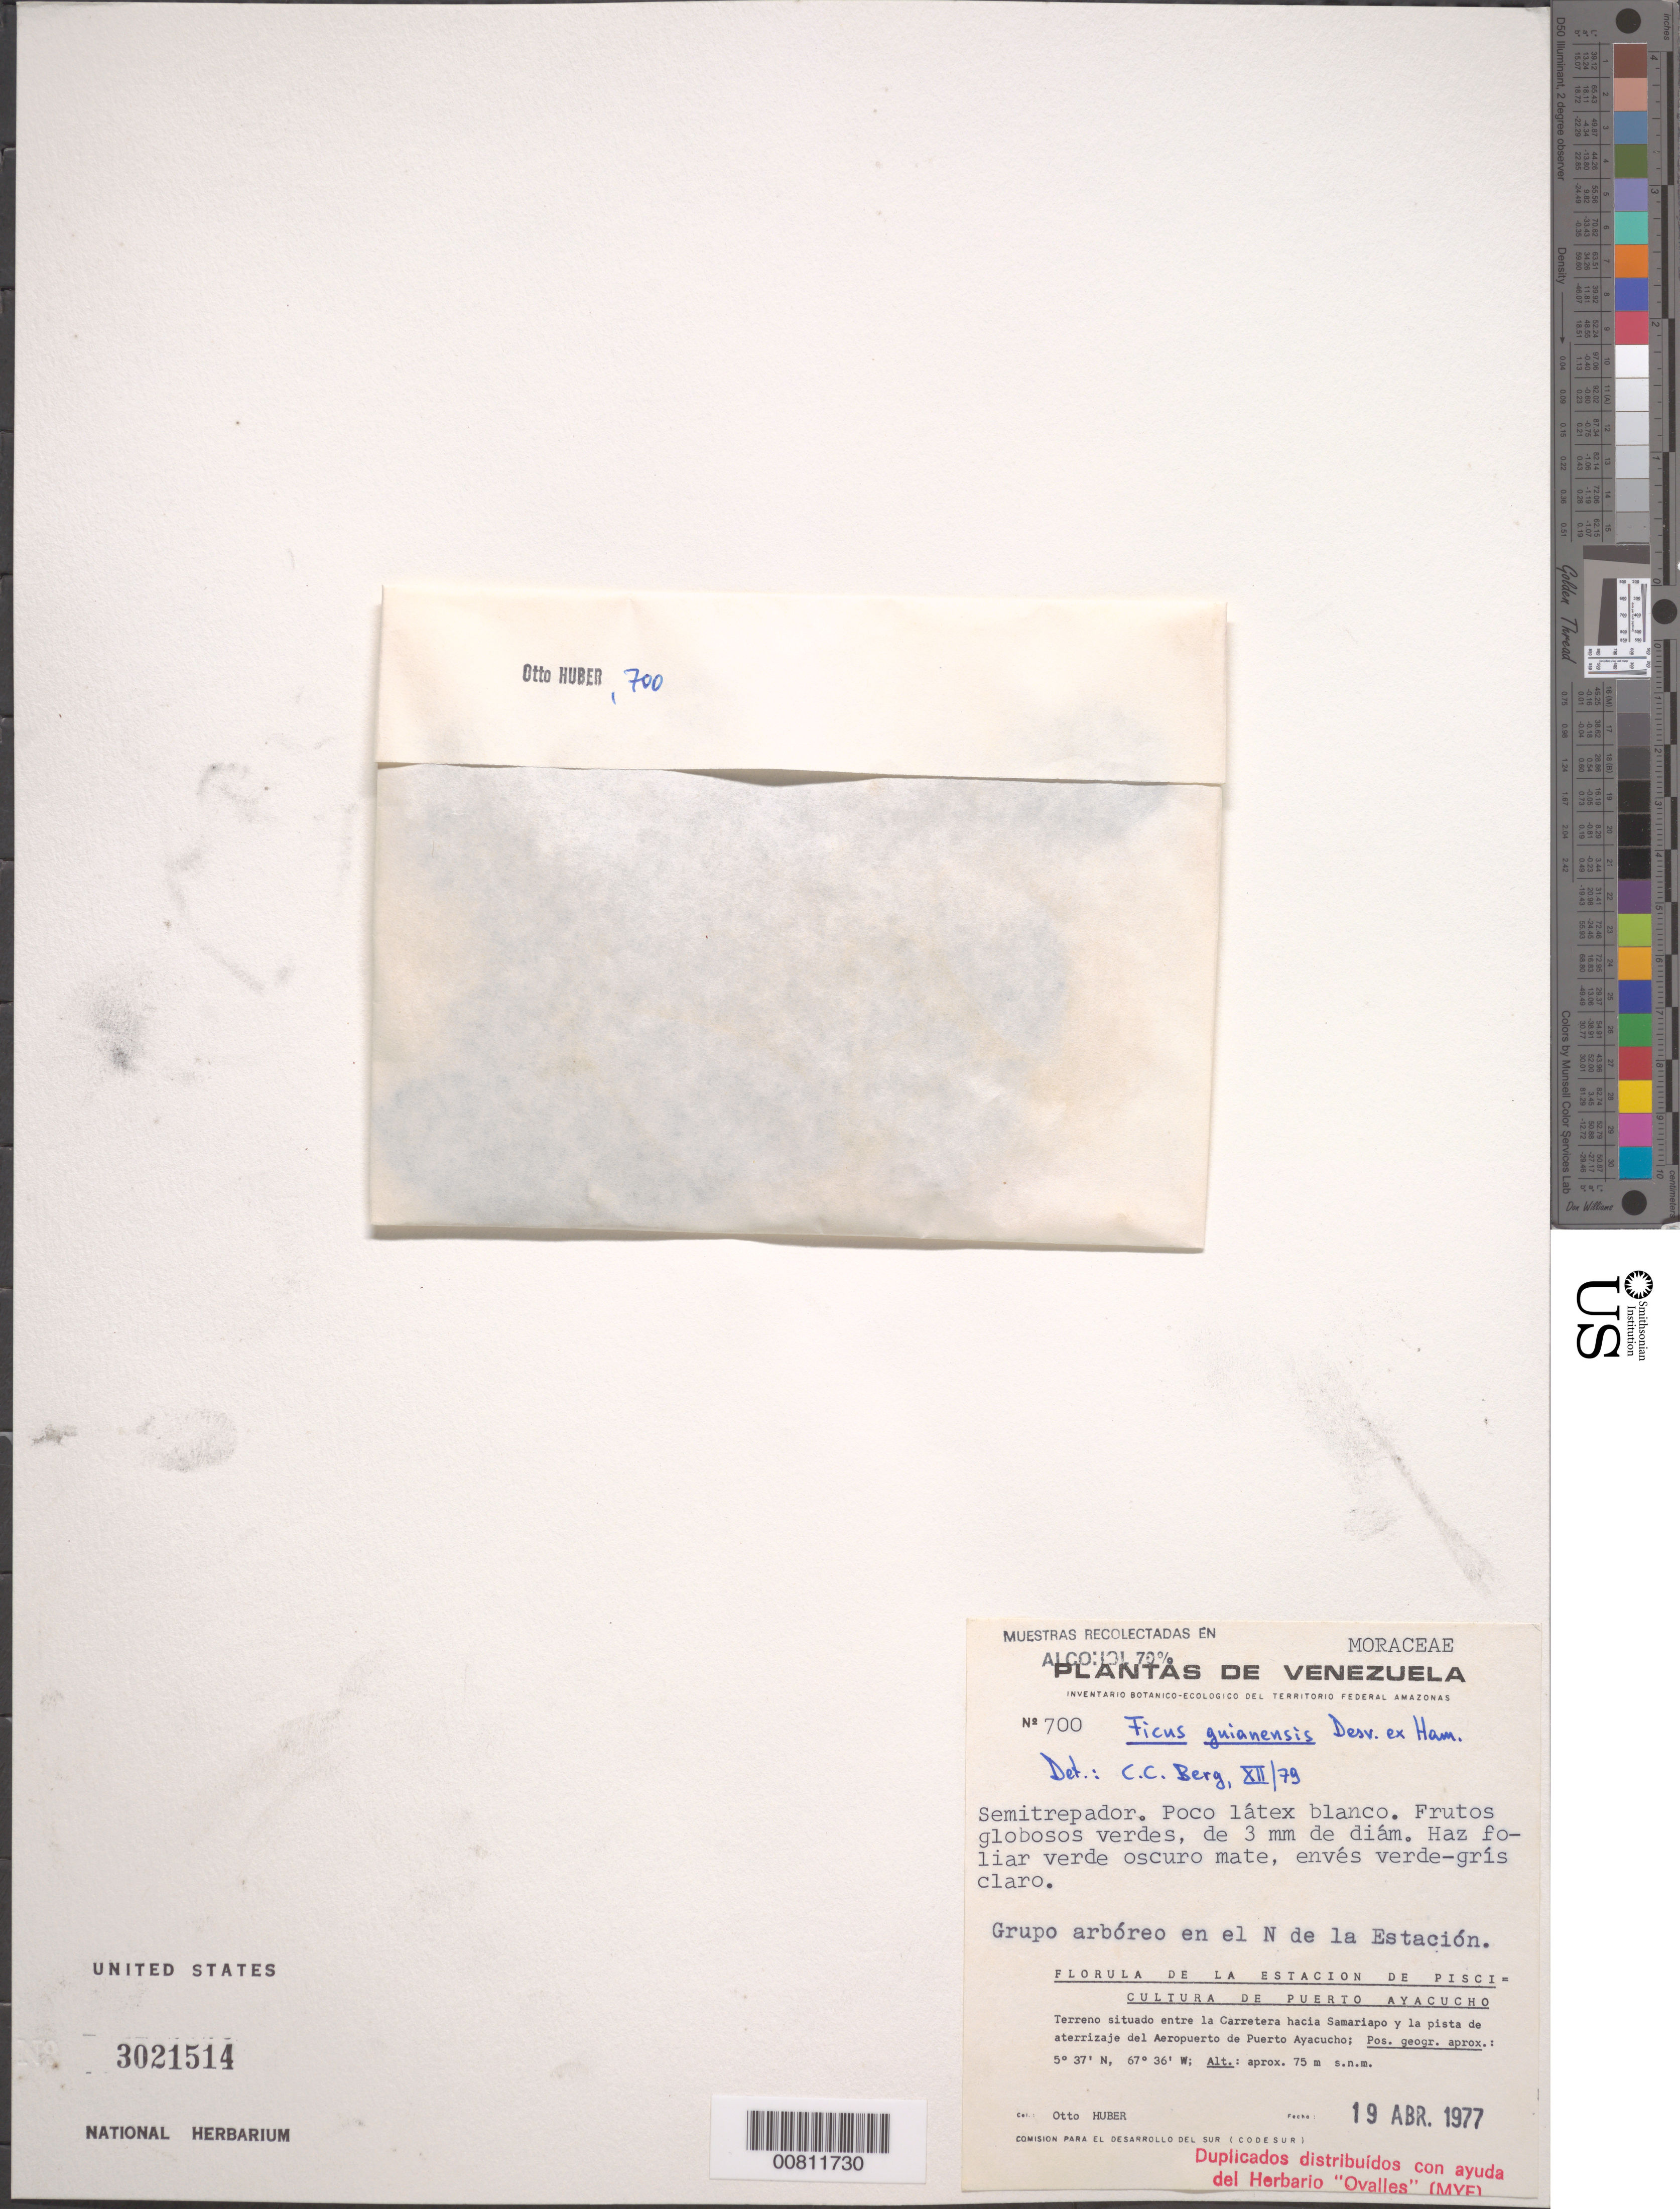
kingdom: Plantae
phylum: Tracheophyta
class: Magnoliopsida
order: Rosales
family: Moraceae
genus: Ficus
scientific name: Ficus guianensis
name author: Desv. ex Ham.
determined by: Berg, C. C.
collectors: O. Huber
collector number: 700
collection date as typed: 19-Apr-77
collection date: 1977-04-19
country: Venezuela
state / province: Amazonas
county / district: Atures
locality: Puerto Ayacucho, carretera hacia Samariapo y la pista de aterrizaje del Aeropuerto de Puerto Ayacucho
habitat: Grupo arbóreo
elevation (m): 75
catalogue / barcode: US 3021514